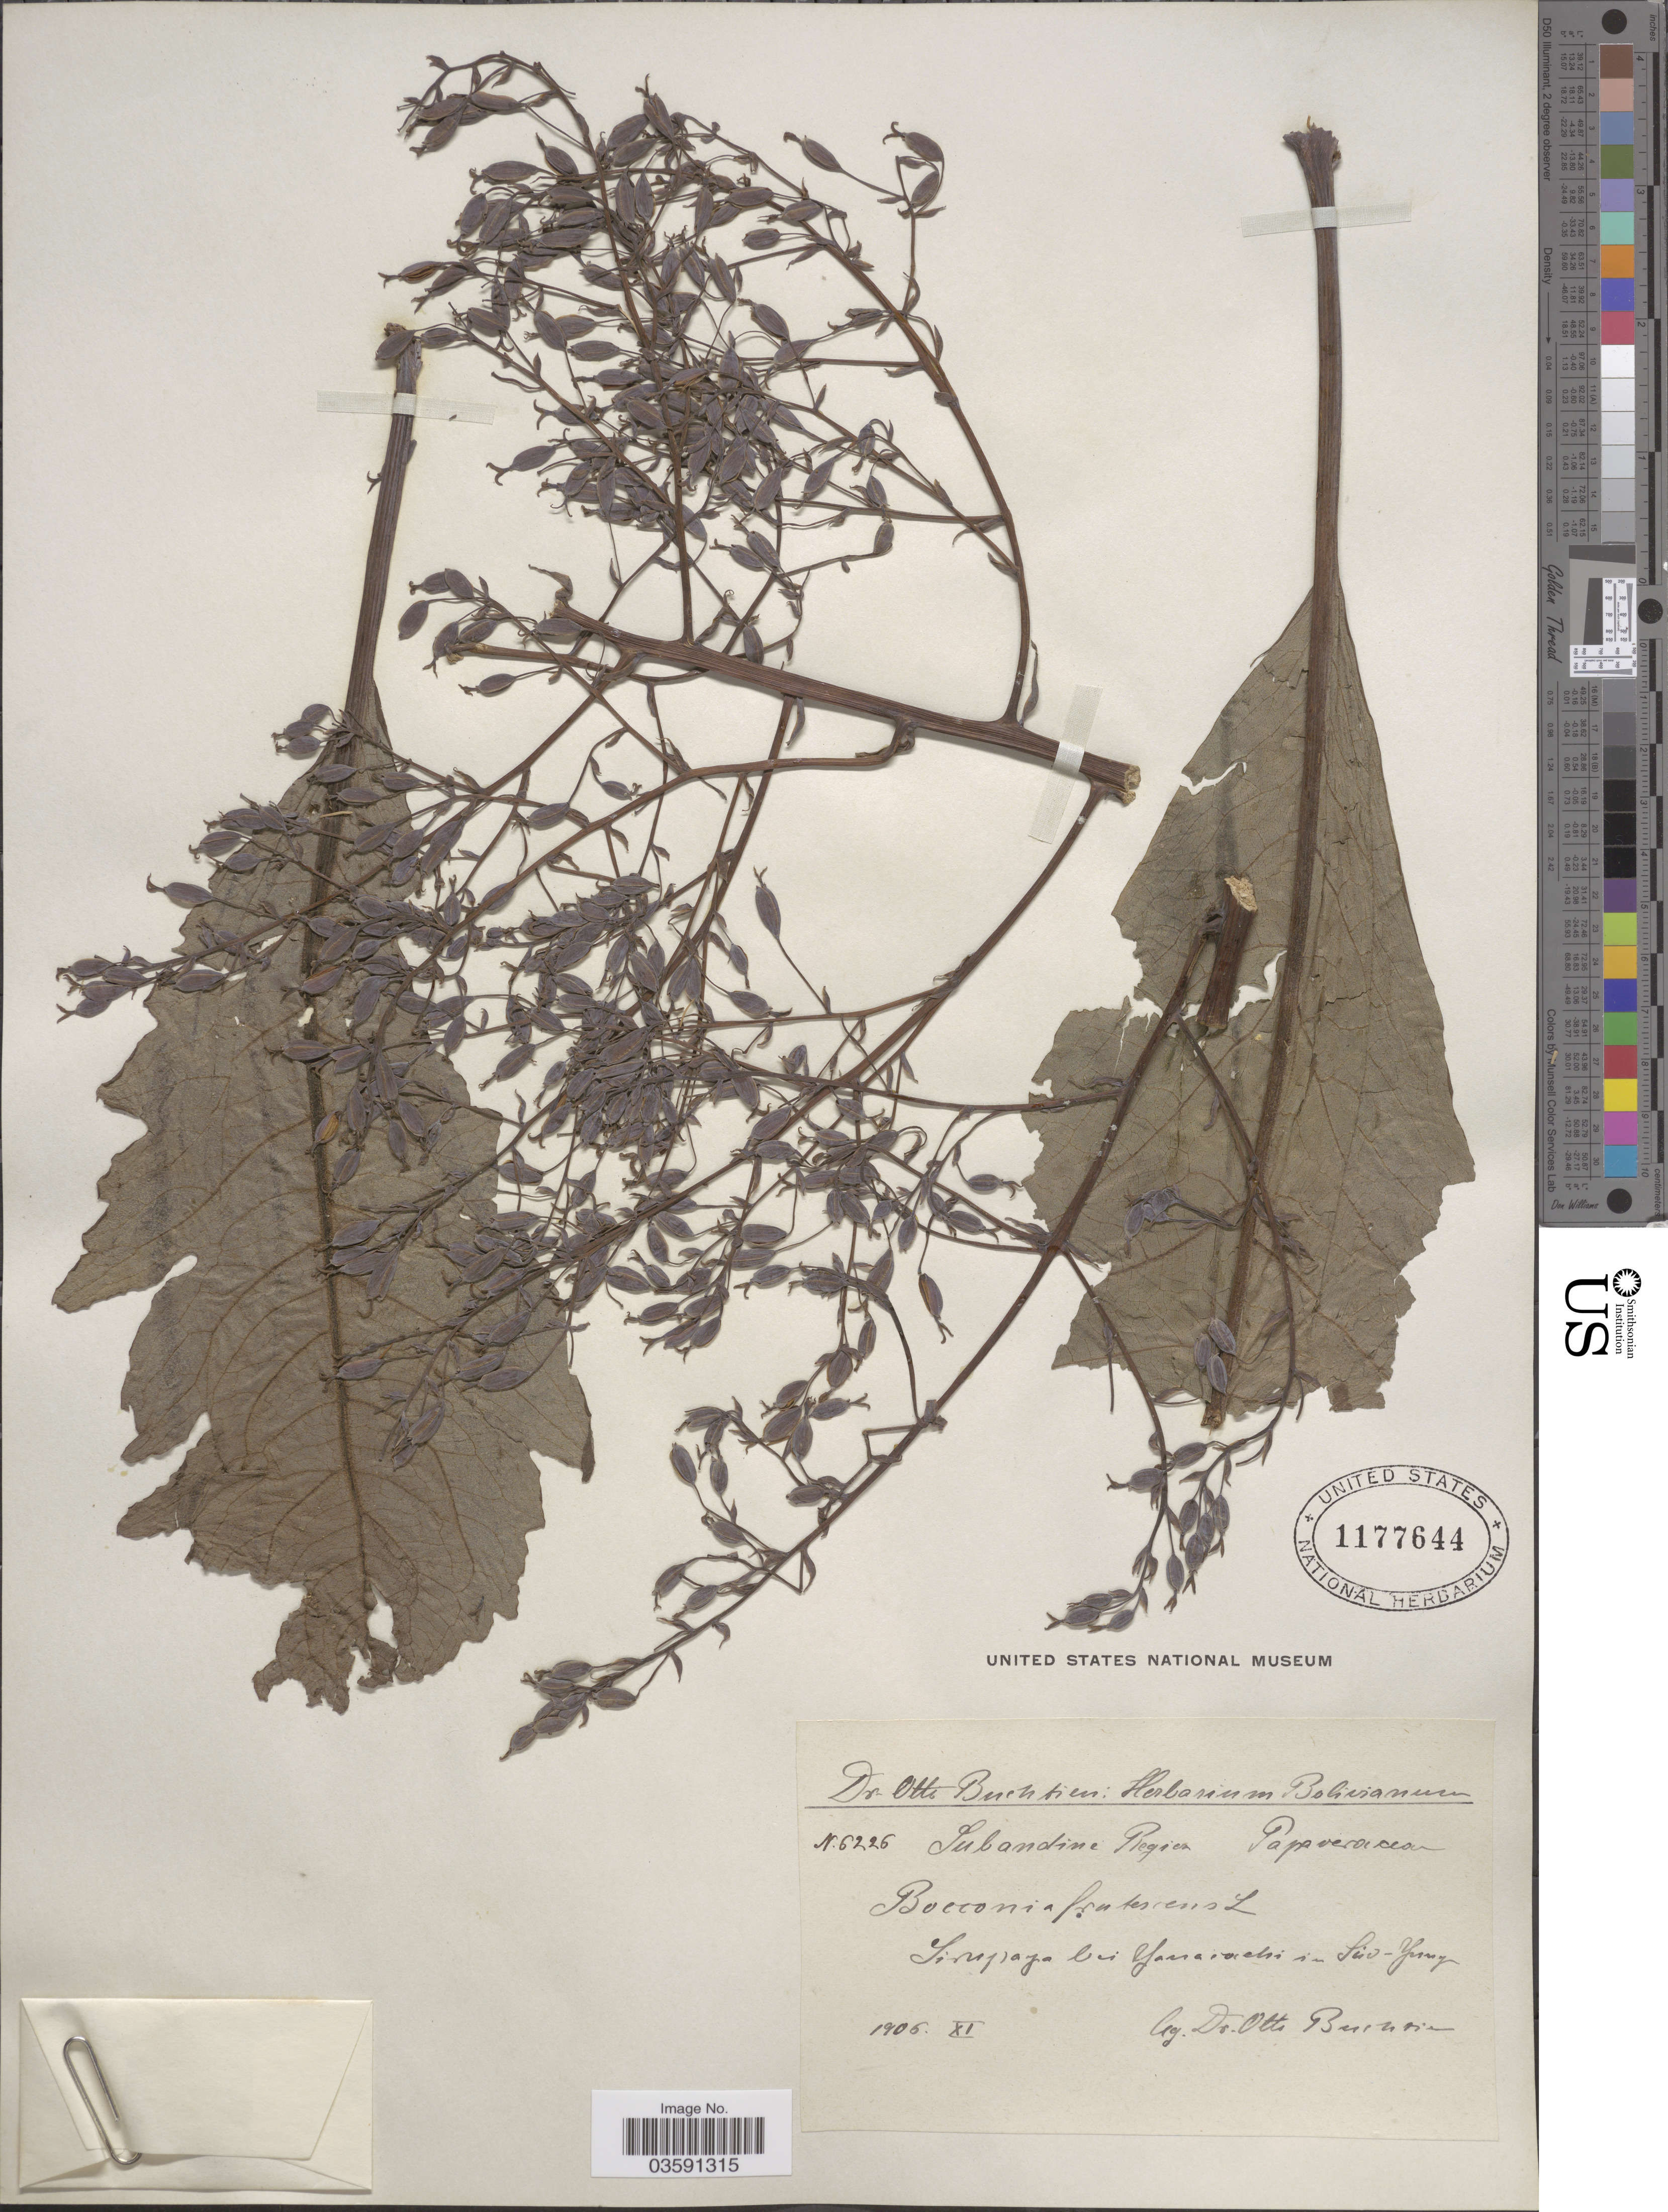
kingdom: Plantae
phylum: Tracheophyta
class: Magnoliopsida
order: Ranunculales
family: Papaveraceae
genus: Bocconia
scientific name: Bocconia integrifolia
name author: Bonpl.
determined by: Strong, Mark T., (BOT), Smithsonian Institution - National Museum of Natural History (UNITED STATES)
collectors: O. Buchtien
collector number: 6226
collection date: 1906-11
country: Bolivia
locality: Subandine Region. Sirupaya bei Yanacachi in Süd-Yungas.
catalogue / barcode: US 1177644